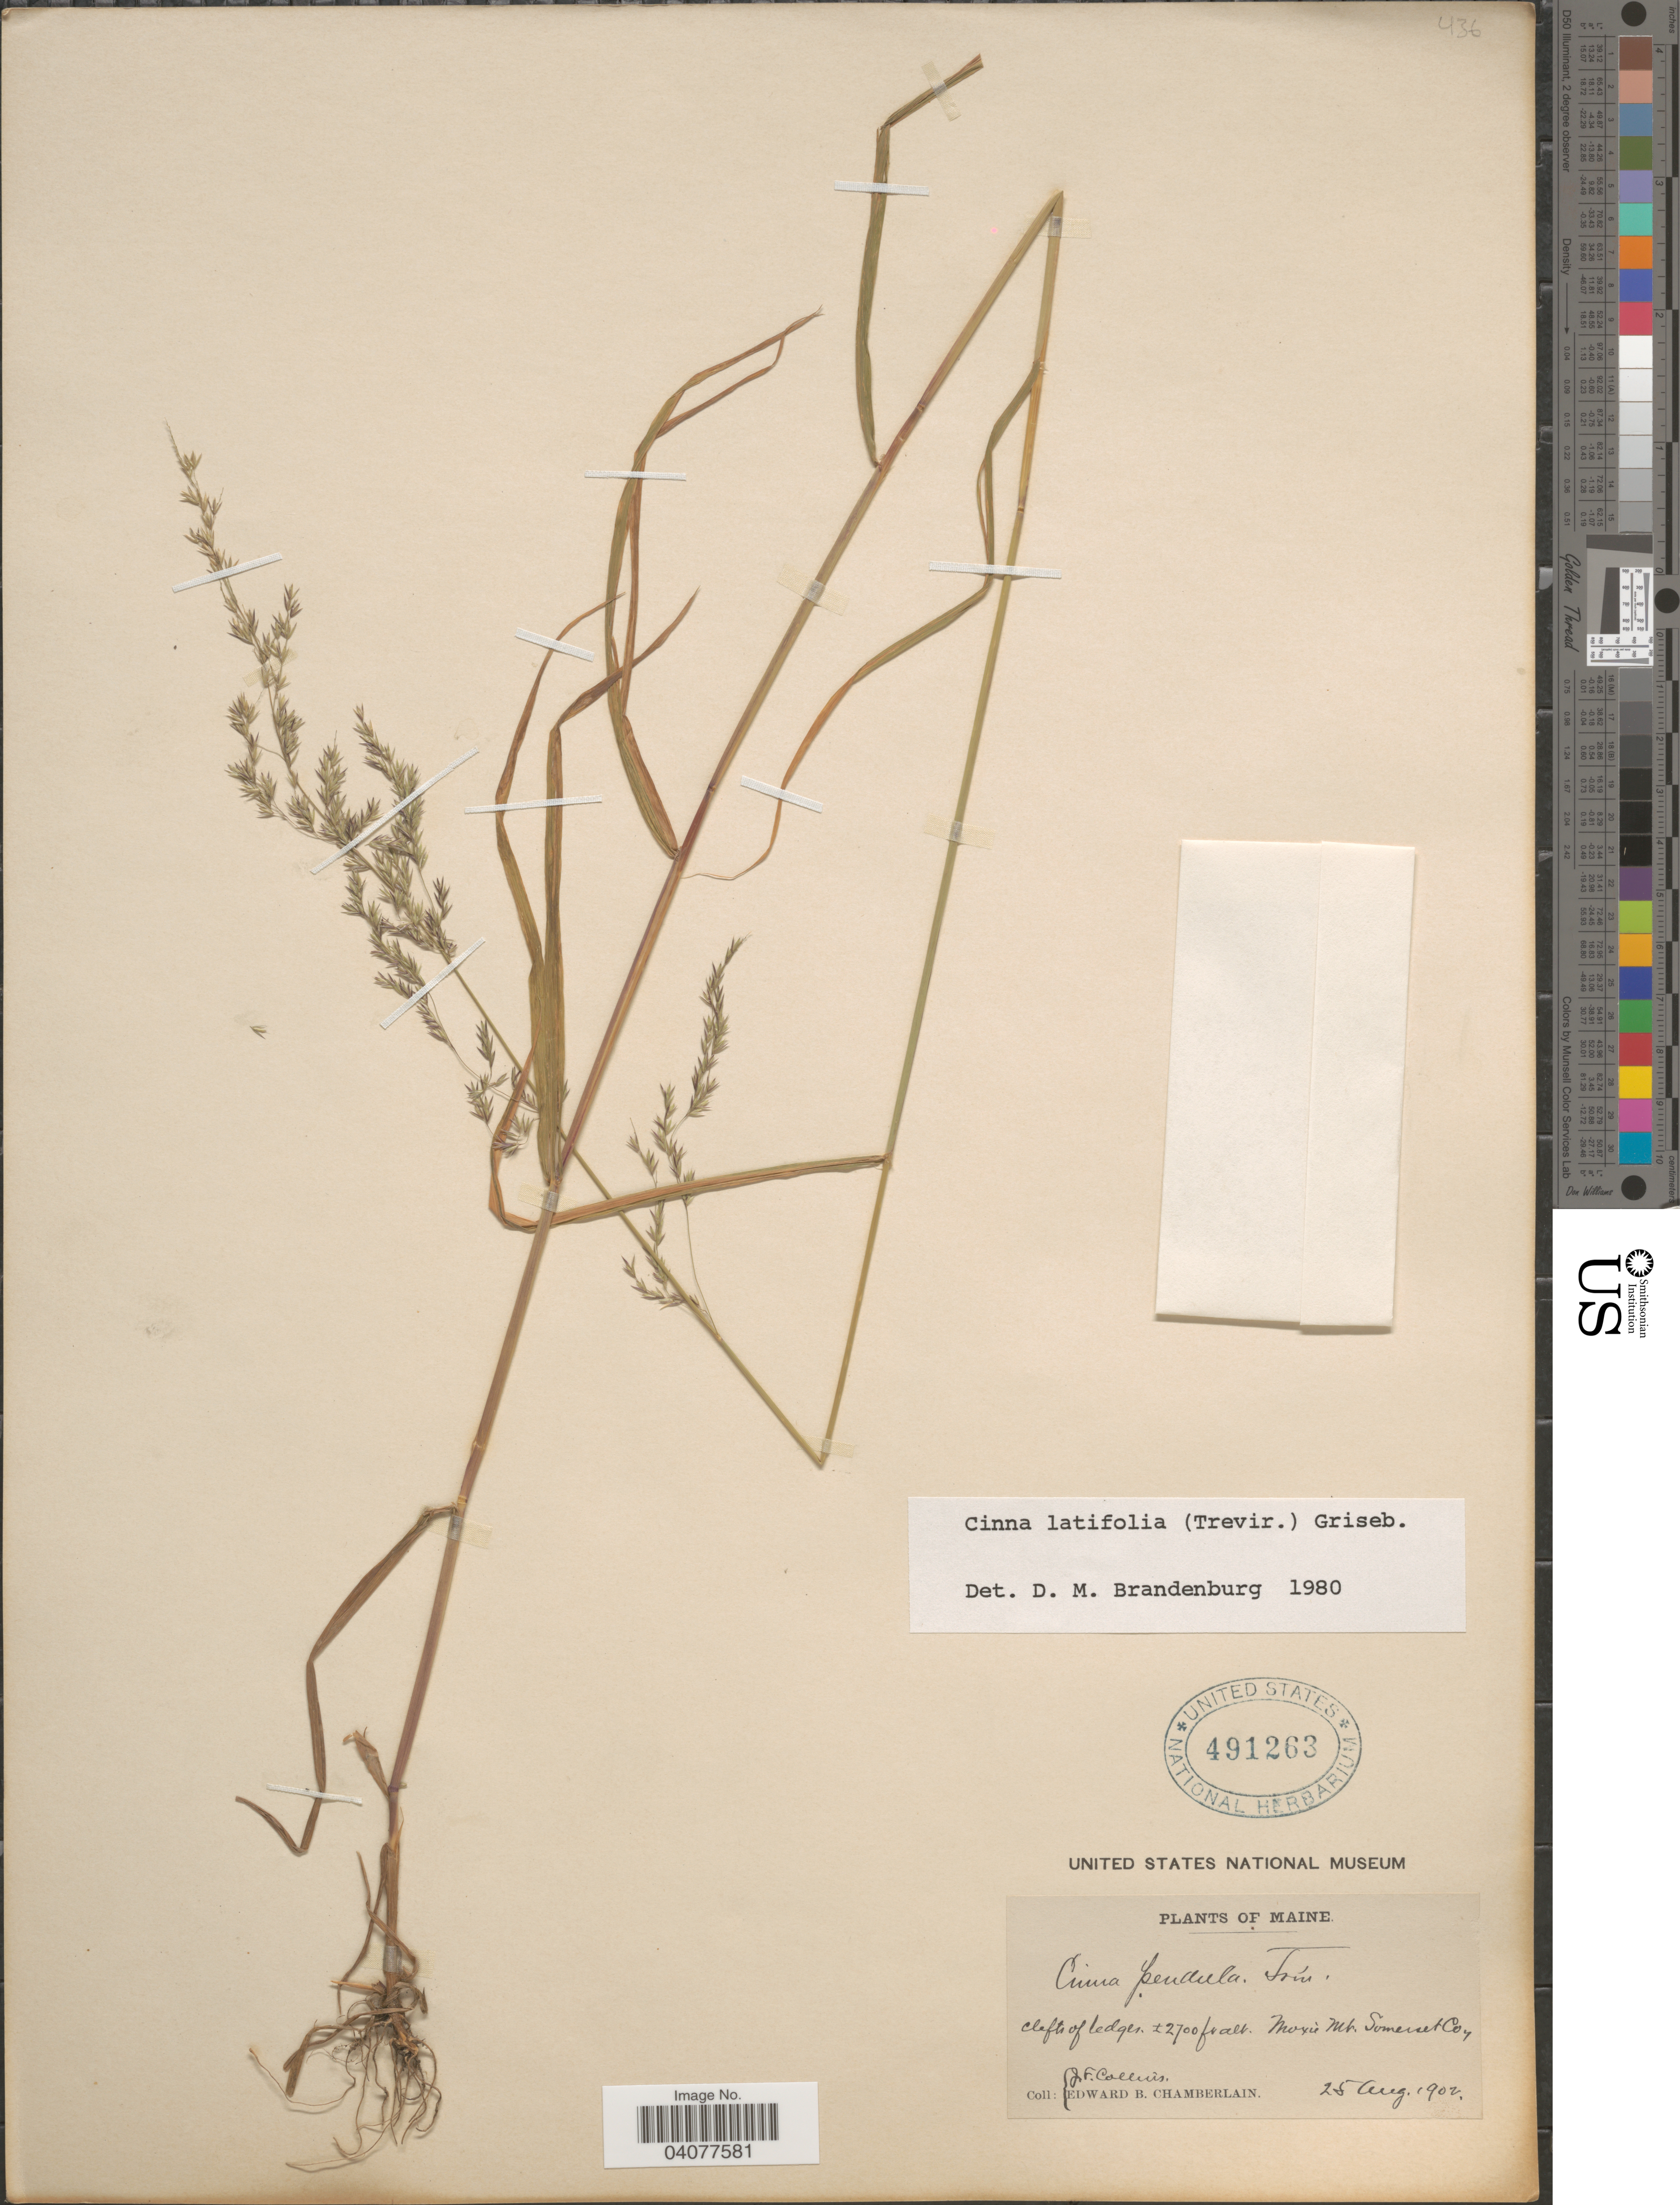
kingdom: Plantae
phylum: Tracheophyta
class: Liliopsida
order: Poales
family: Poaceae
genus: Cinna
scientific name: Cinna latifolia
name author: (Trevir. ex Goeppert) Griseb.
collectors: E. Chamberlain & J. Collins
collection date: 1902-08-25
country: United States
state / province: Maine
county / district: Somerset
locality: Clefts of ledges. Moxie Mt.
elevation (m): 823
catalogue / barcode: US 491263